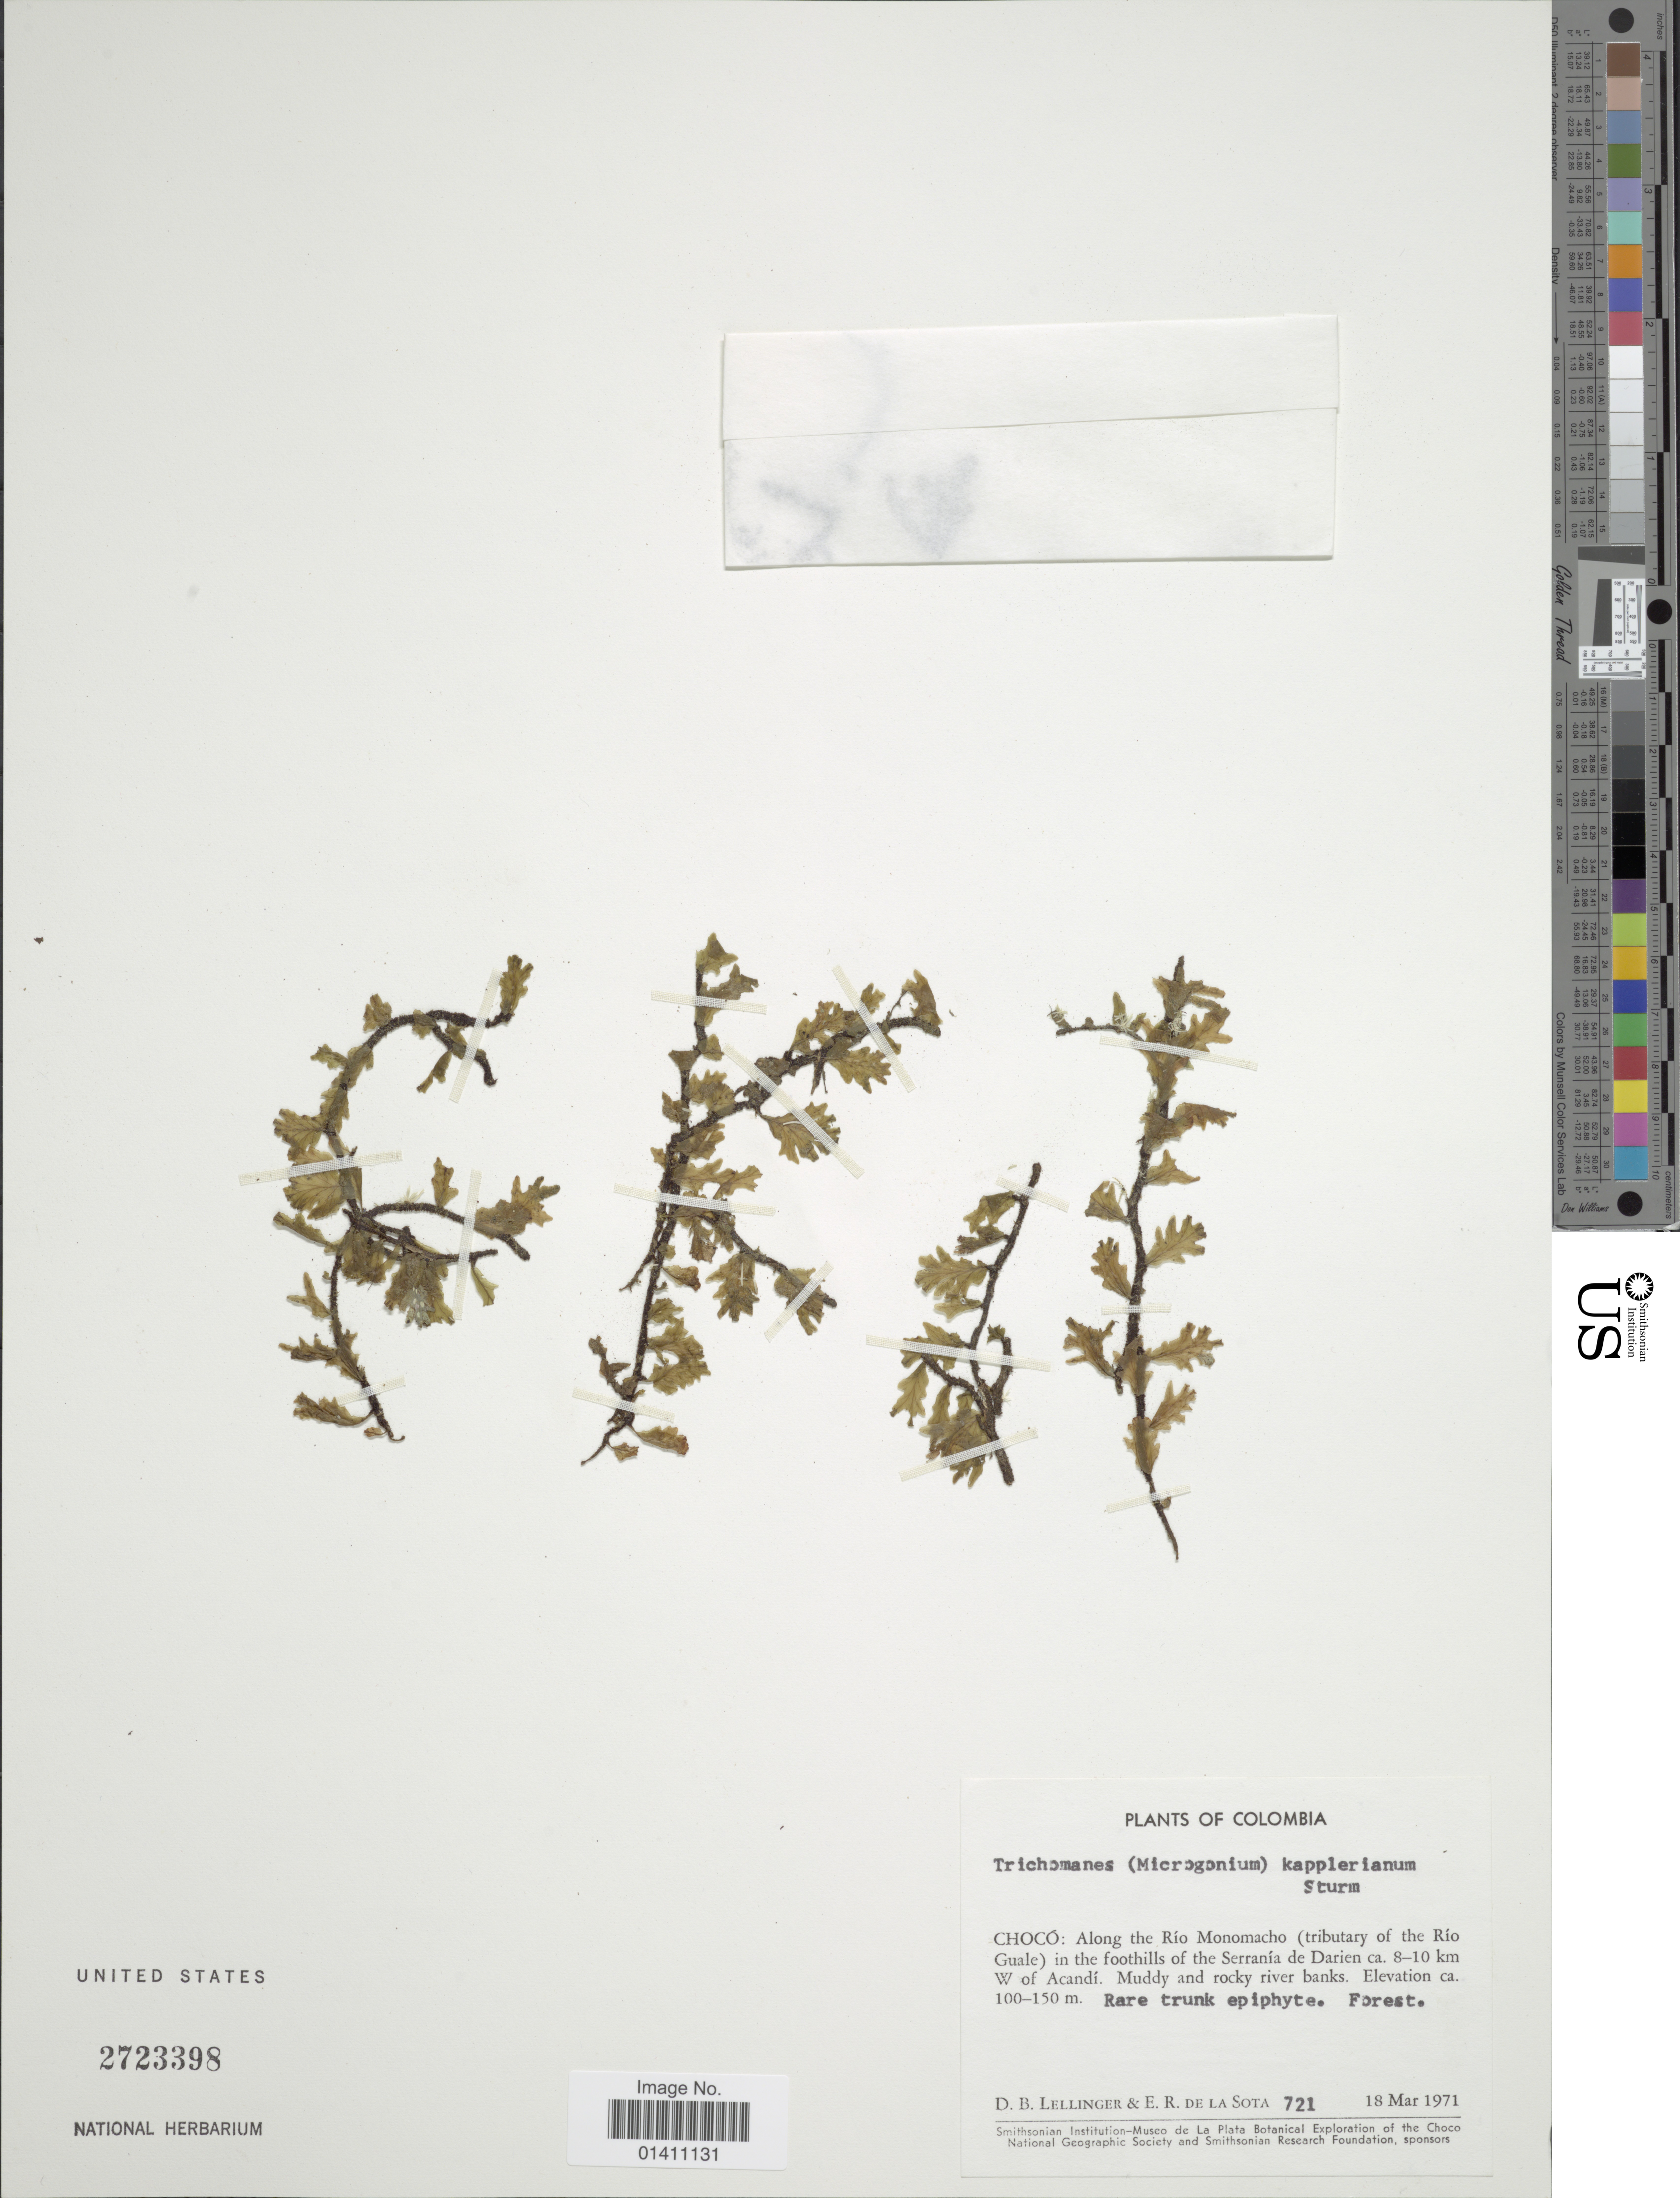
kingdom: Plantae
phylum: Tracheophyta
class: Polypodiopsida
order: Hymenophyllales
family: Hymenophyllaceae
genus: Didymoglossum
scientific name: Didymoglossum kapplerianum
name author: (Sturm) Ebihara & Dubuisson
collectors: D. B. Lellinger & E. R. de la Sota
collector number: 721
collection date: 1971-03-18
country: Colombia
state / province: Chocó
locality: Along the Rio Monomacho (tributary of the Rio Guale) in the foothills of the Serrania de Darien ca. 8-10 km W of Acandi.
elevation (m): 100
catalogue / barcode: US 2723398